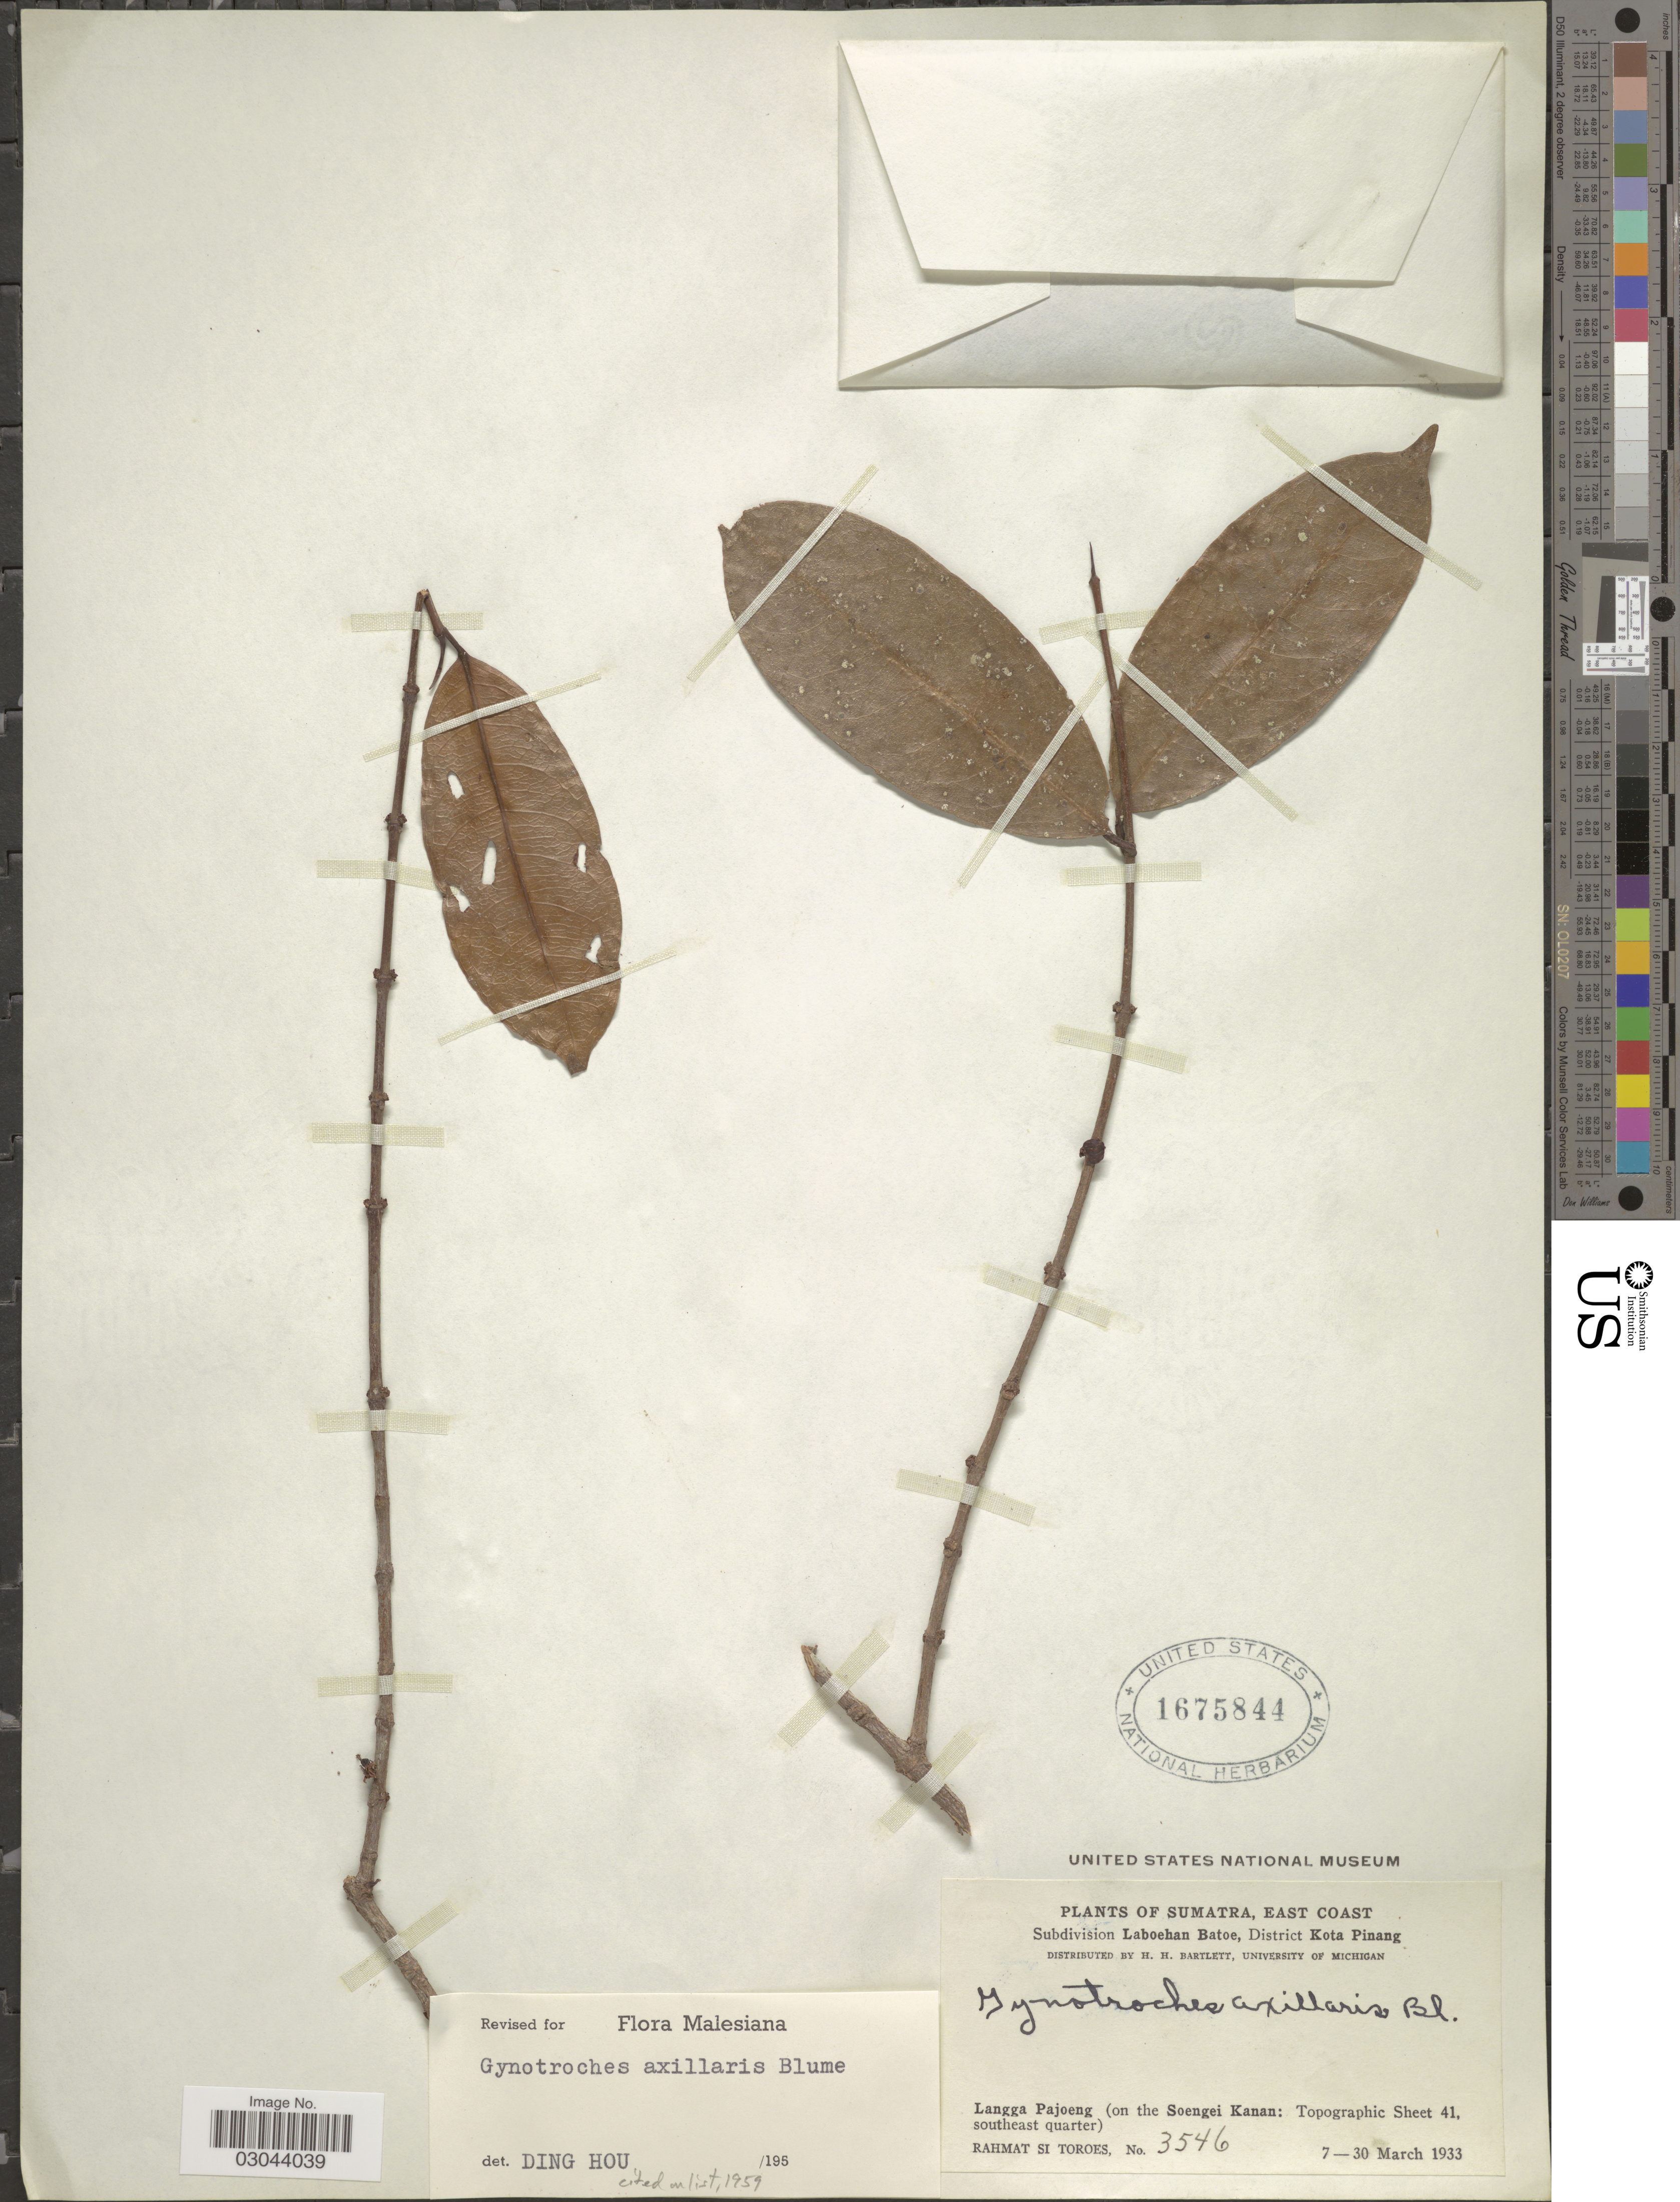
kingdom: Plantae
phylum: Tracheophyta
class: Magnoliopsida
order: Malpighiales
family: Rhizophoraceae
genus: Gynotroches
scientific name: Gynotroches axillaris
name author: Blume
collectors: Rahmat Si Boeea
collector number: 3546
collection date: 1933-03-07/1933-03-30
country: Indonesia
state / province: Sumatra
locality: East Coast. Subdivision Laboehan Batoe, District Kota Pinang. Langga Pajoeng (on the Soengei Kanan: Topographic Sheet 41, southeast quarter).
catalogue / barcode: US 1675844